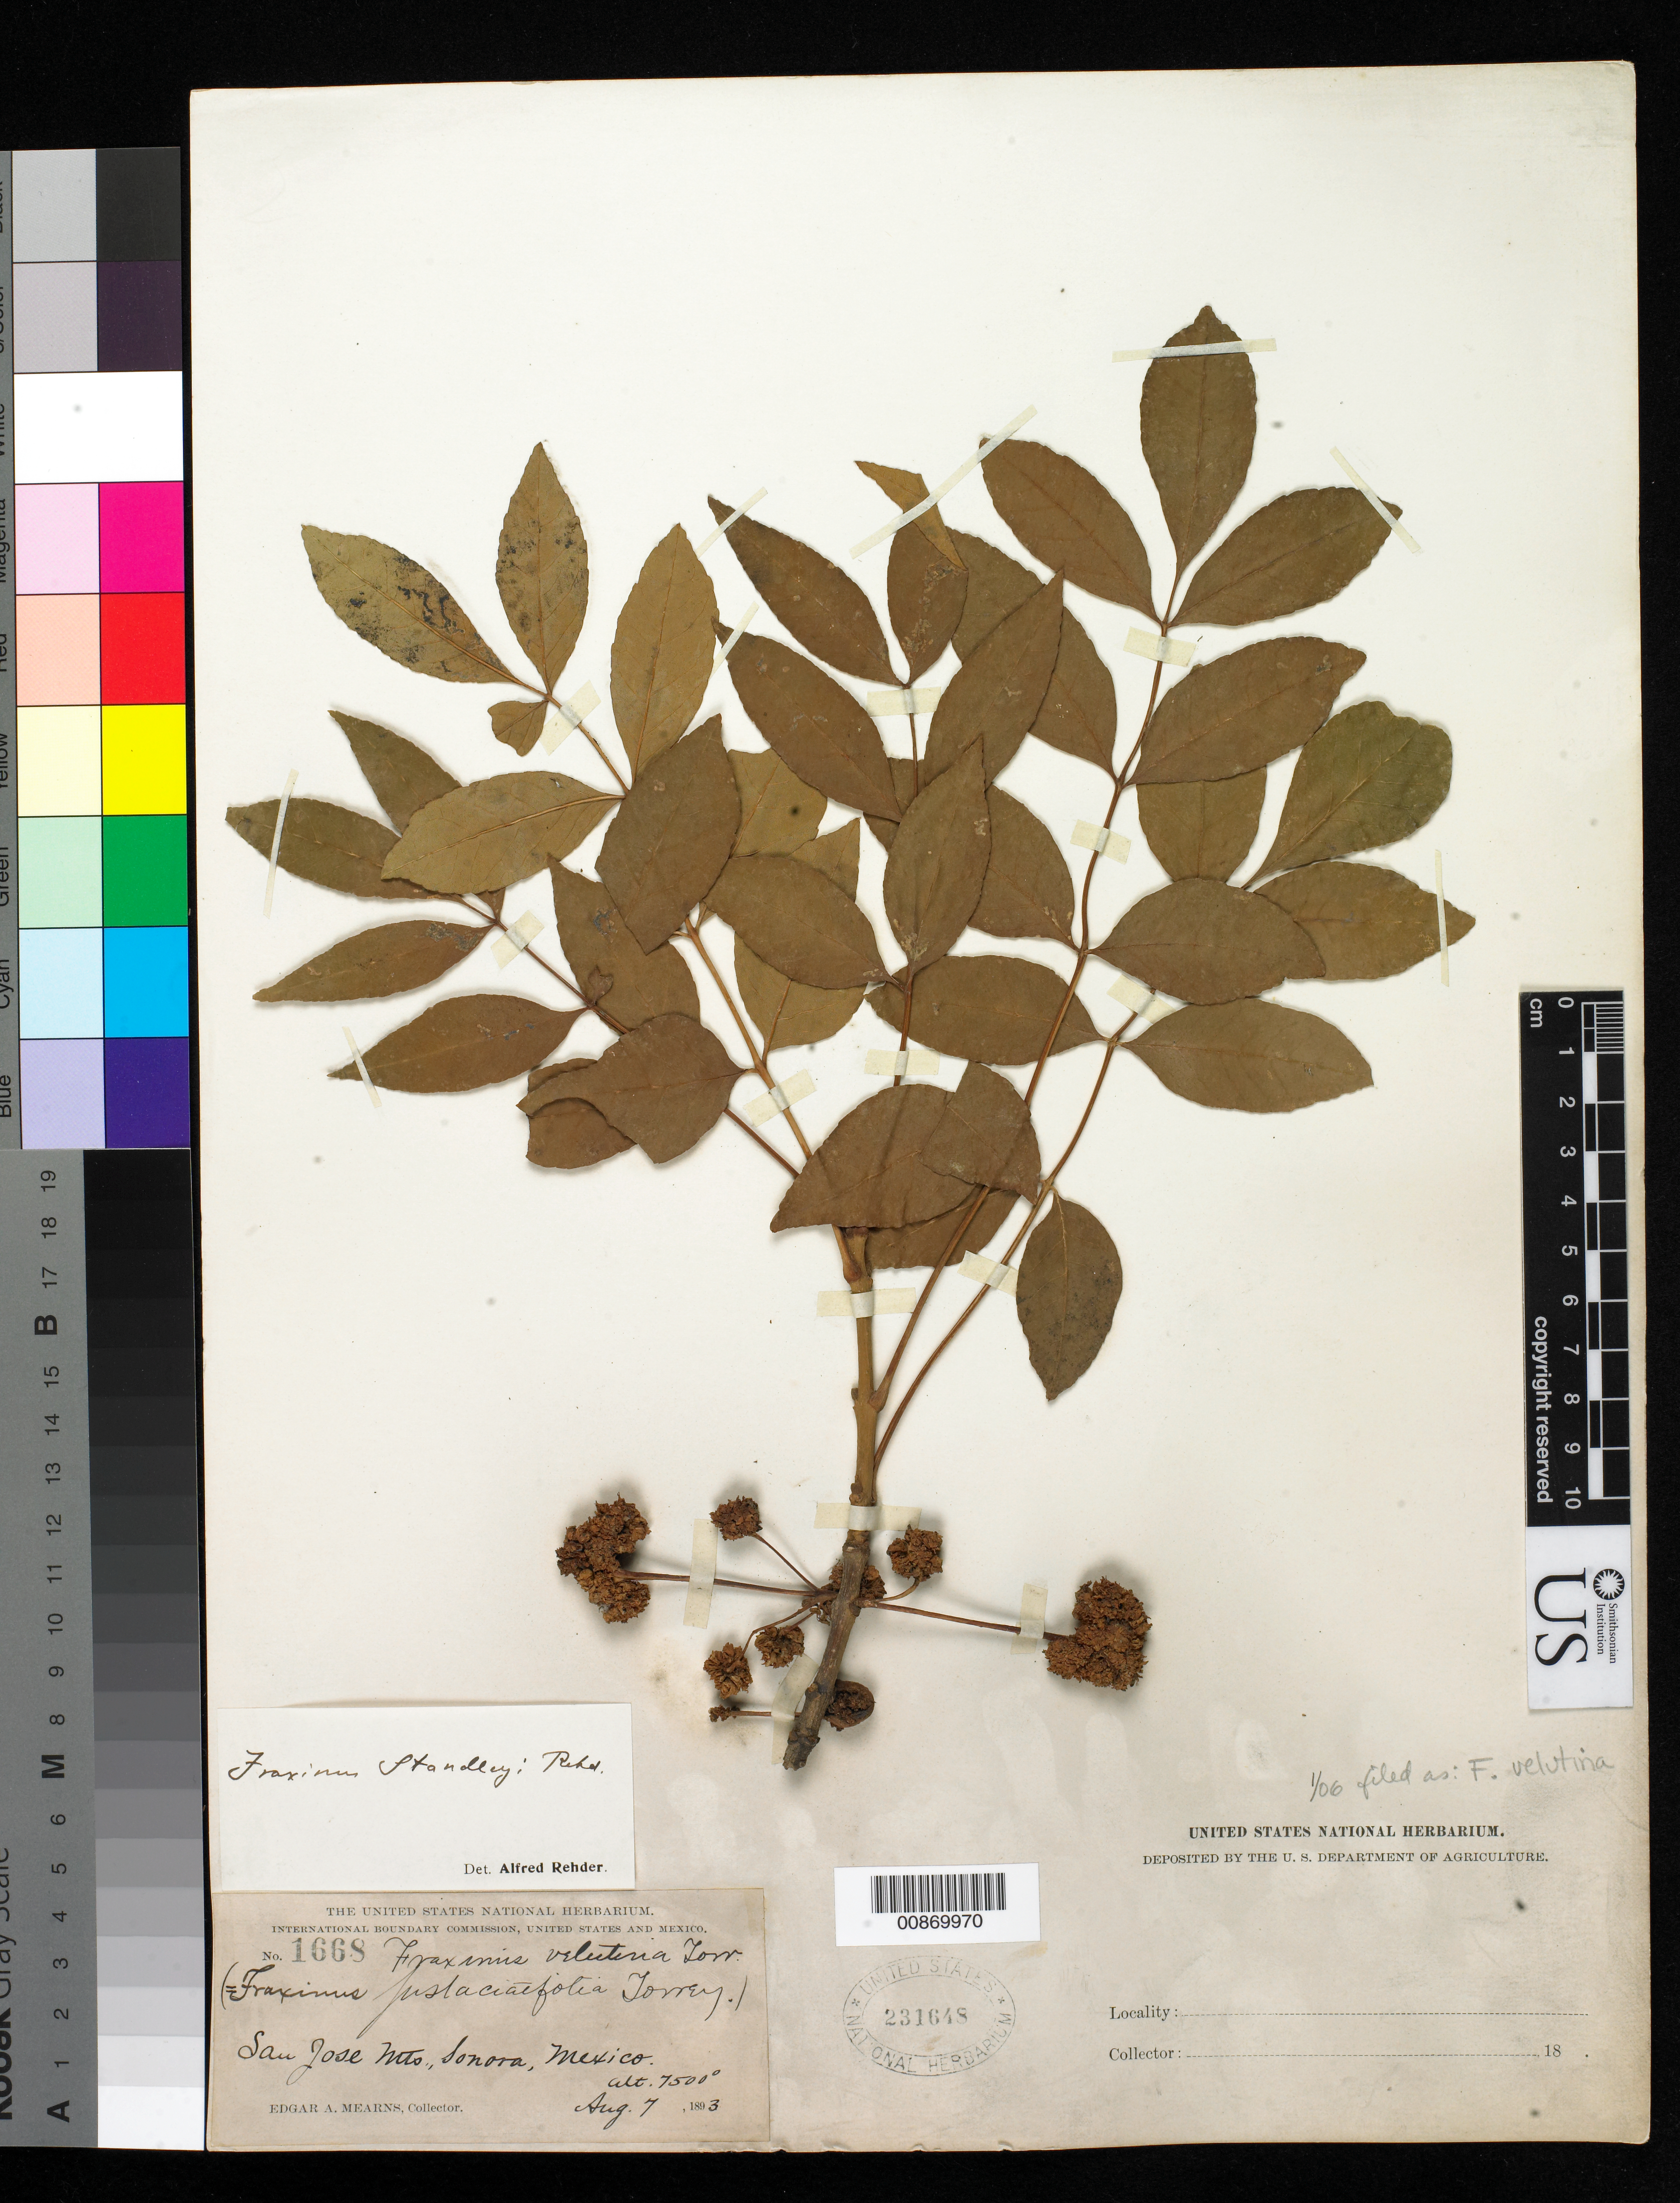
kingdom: Plantae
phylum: Tracheophyta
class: Magnoliopsida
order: Lamiales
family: Oleaceae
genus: Fraxinus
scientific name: Fraxinus velutina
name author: Torr.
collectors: E. A. Mearns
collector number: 1668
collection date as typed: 07 Aug 1893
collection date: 1893-08-07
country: Mexico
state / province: Sonora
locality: San José Mts., Sonora.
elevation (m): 2286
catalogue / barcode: US 231648